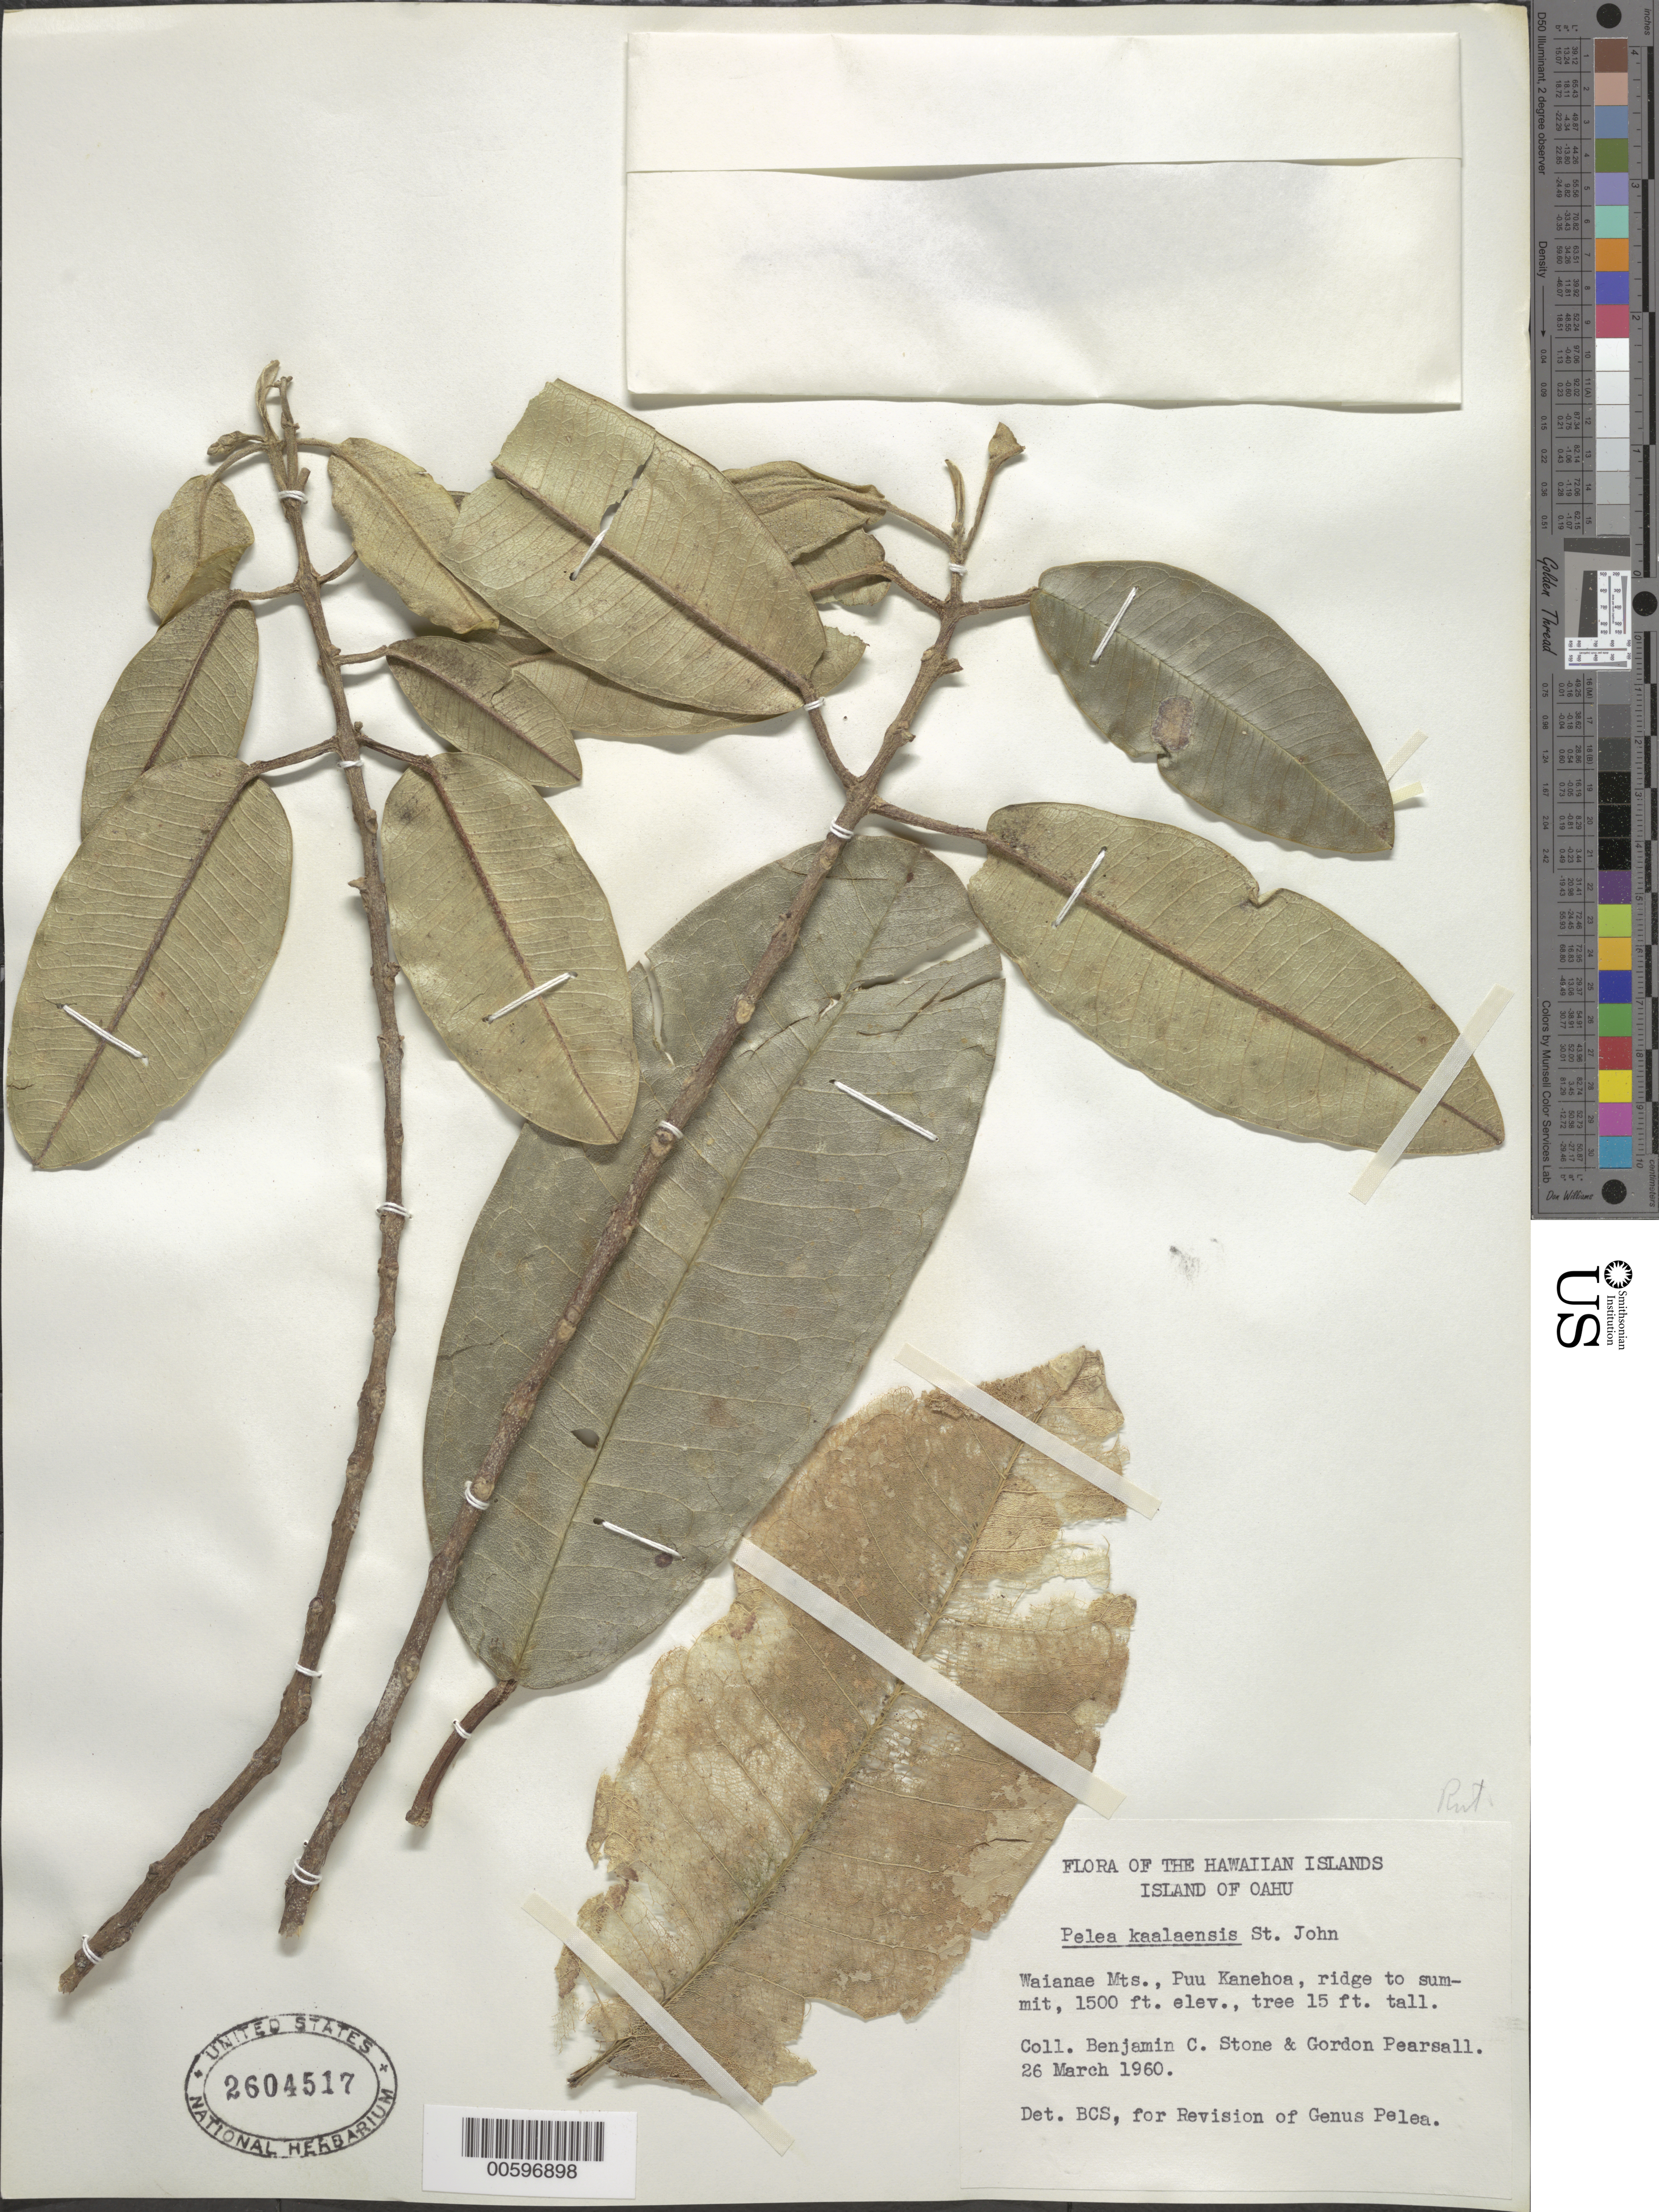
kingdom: Plantae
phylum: Tracheophyta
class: Magnoliopsida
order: Sapindales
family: Rutaceae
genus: Melicope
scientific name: Melicope kaalaensis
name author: (H. St. John) T.G. Hartley & B.C. Stone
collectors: B. C. Stone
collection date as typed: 26 Mar 1960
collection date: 1960-03-26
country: United States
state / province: Hawaii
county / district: Honolulu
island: Oahu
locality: Waianae Mts., Puu Kanehoa, ridge to summit.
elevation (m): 457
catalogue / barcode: US 2604517